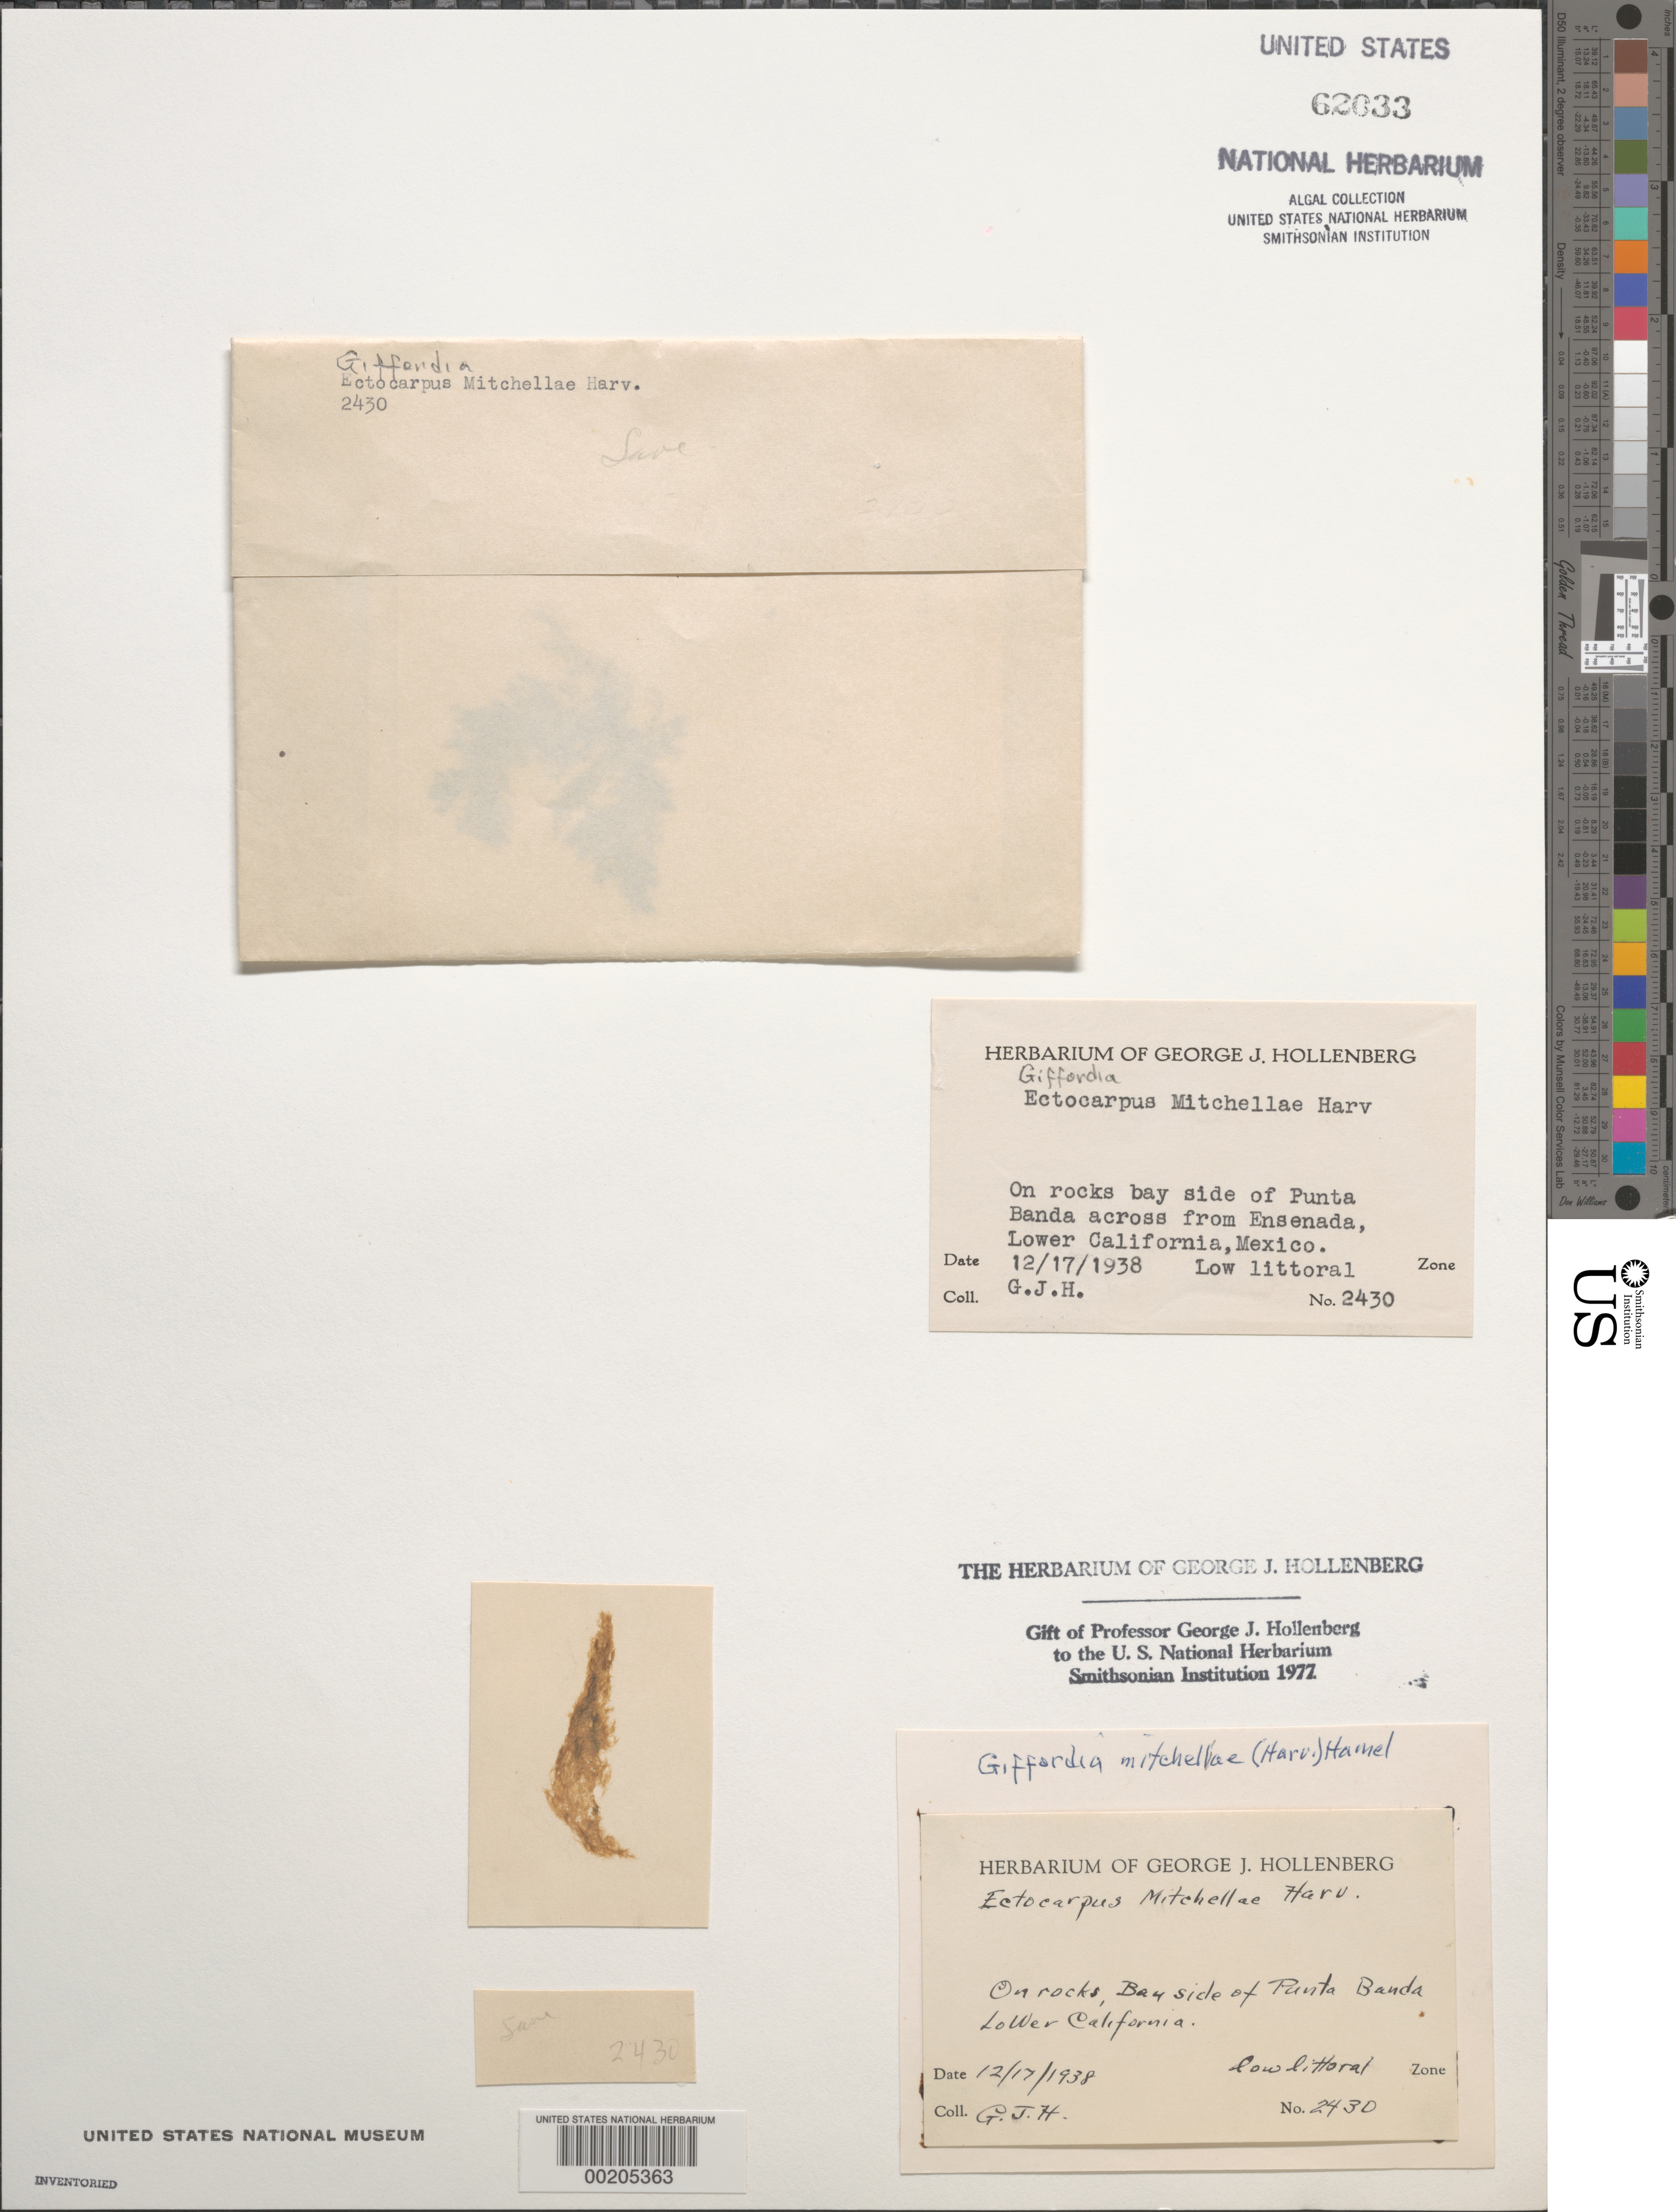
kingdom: Chromista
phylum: Ochrophyta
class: Phaeophyceae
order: Ectocarpales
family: Acinetosporaceae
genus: Feldmannia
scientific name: Feldmannia mitchelliae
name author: (Harv.) H.-S. Kim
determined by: Algae name updating Project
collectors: G. Hollenberg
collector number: GJH 2430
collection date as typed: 17 Dec 1938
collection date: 1938-12-17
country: Mexico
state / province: Baja California Norte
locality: Bay side of Punta Banda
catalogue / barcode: US 62033